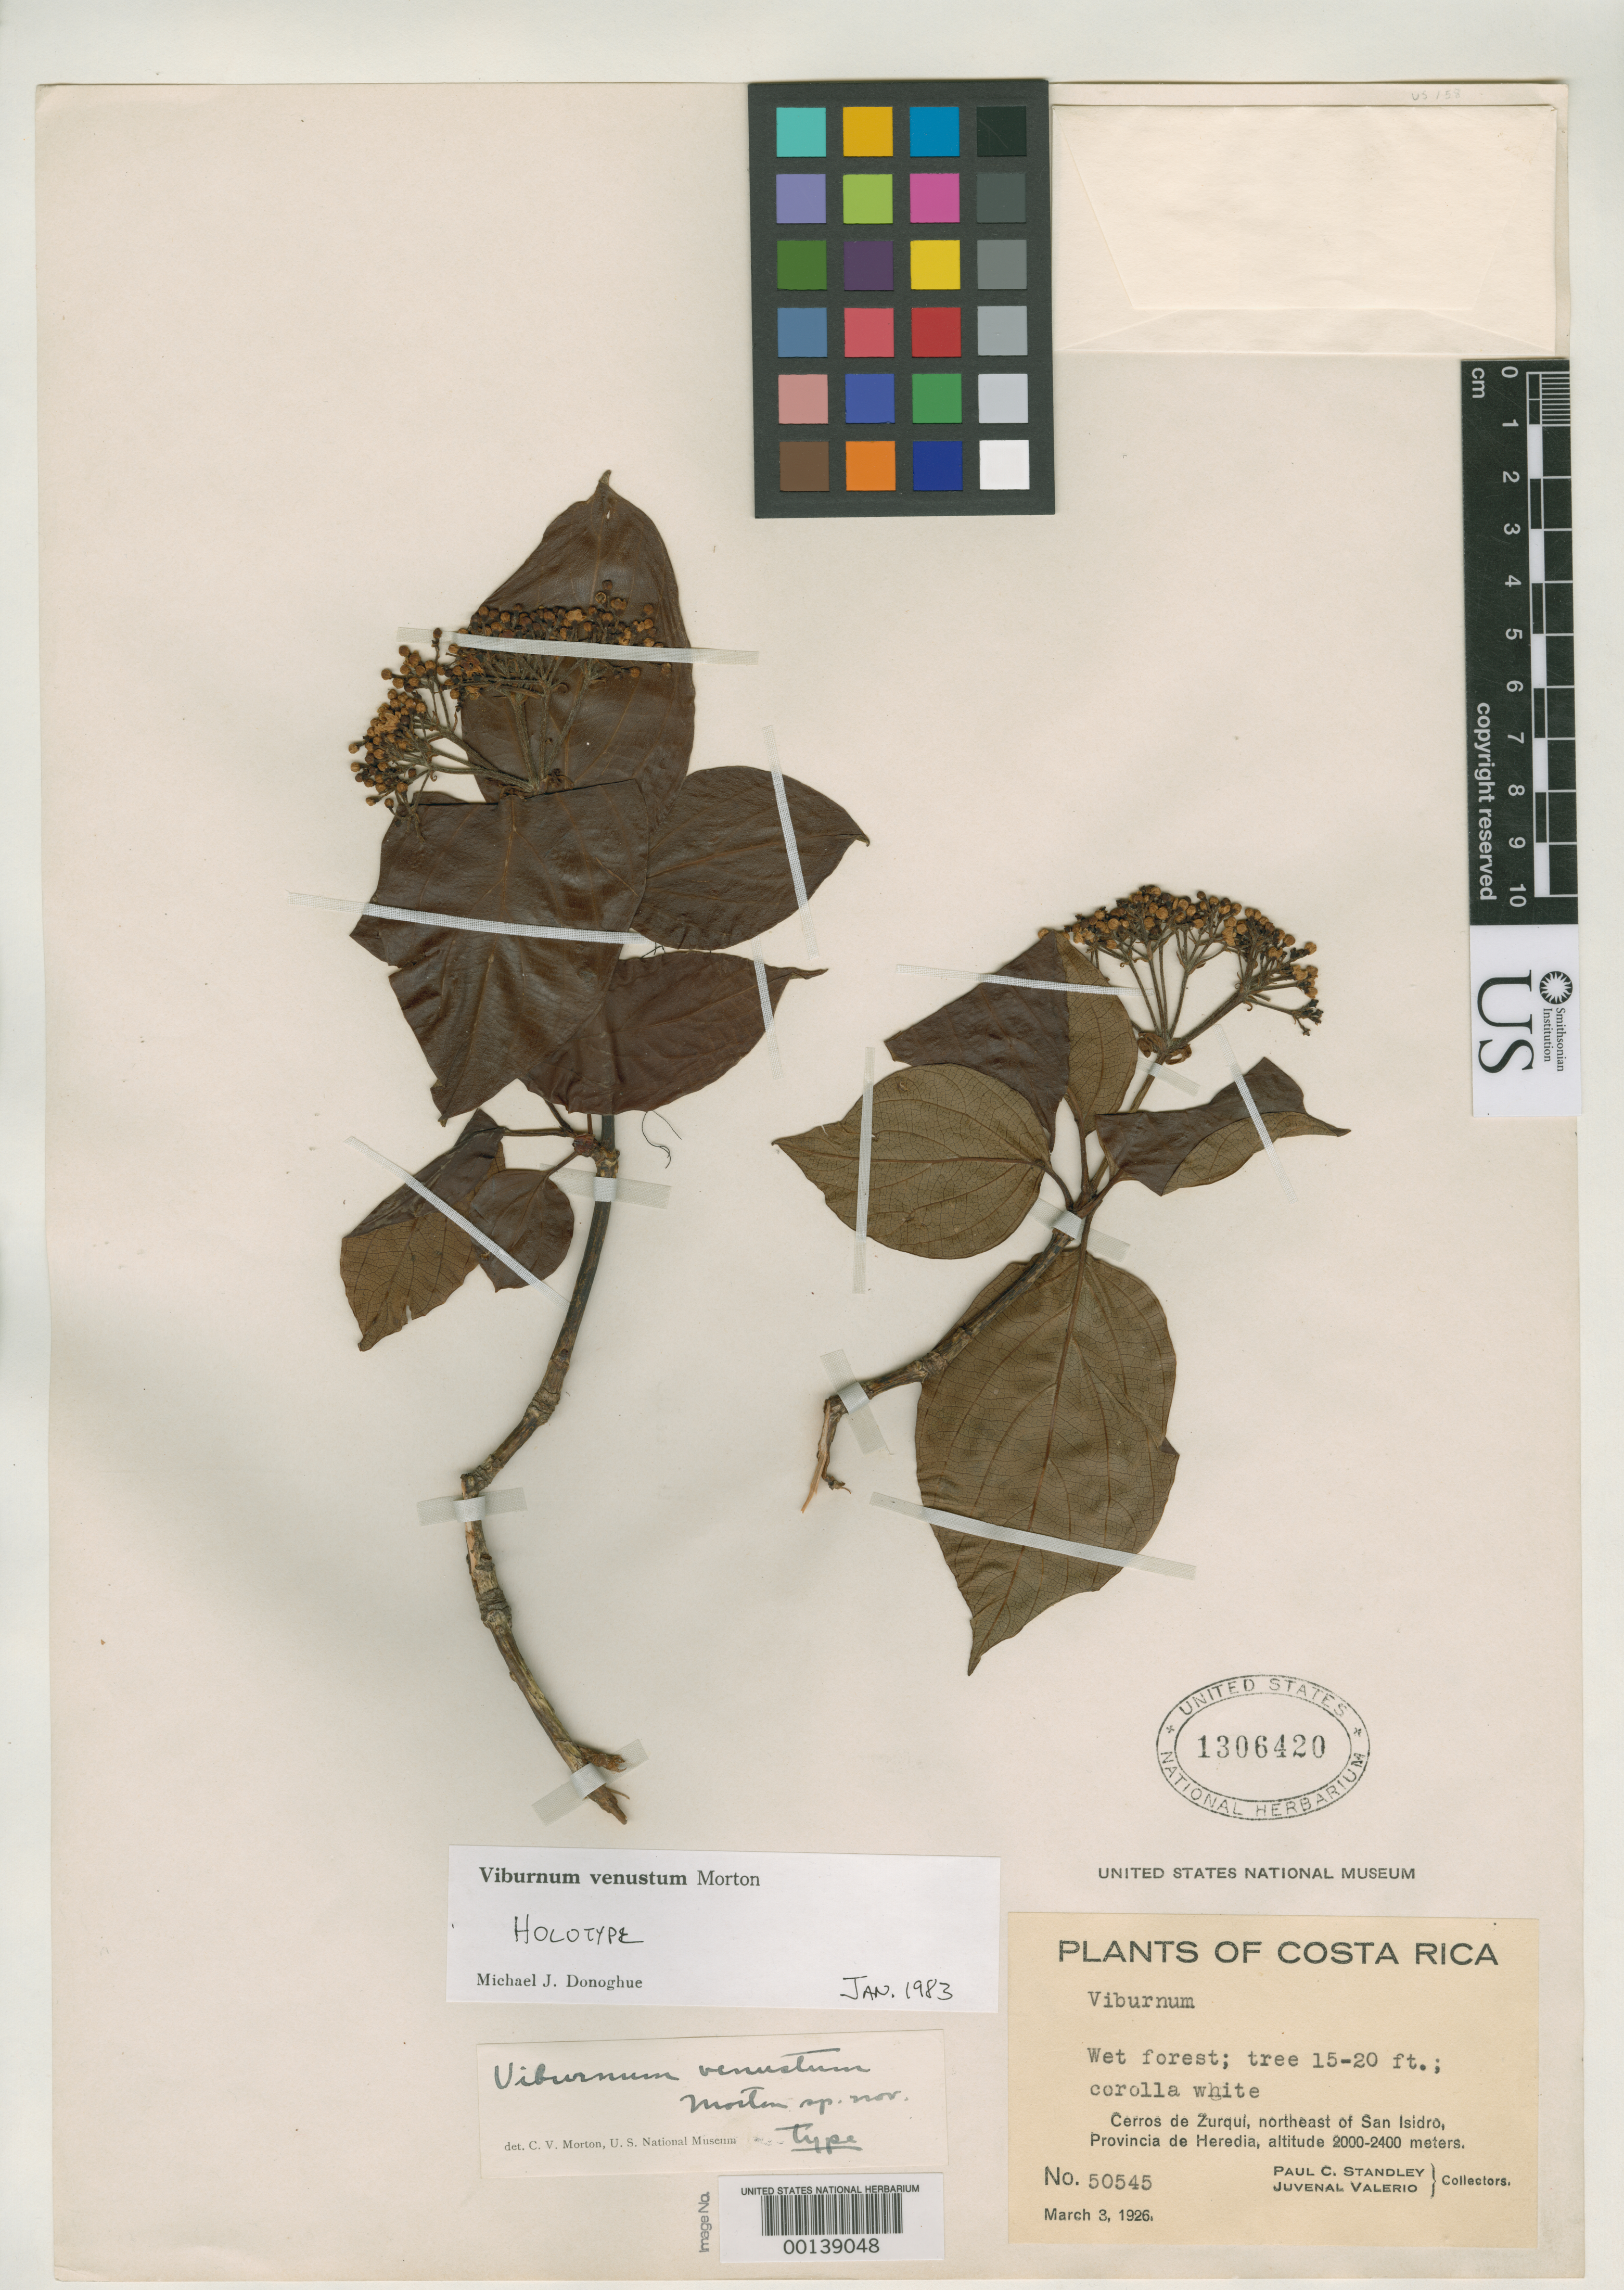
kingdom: Plantae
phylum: Tracheophyta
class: Magnoliopsida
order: Dipsacales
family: Viburnaceae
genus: Viburnum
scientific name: Viburnum venustum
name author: C.V. Morton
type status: Holotype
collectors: P. C. Standley & J. Valerio R.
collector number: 50545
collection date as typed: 03 Mar 1926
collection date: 1926-03-03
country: Costa Rica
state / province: Heredia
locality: Cerros de Zurqui, NE of San Isidro.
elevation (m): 2000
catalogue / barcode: US 1306420